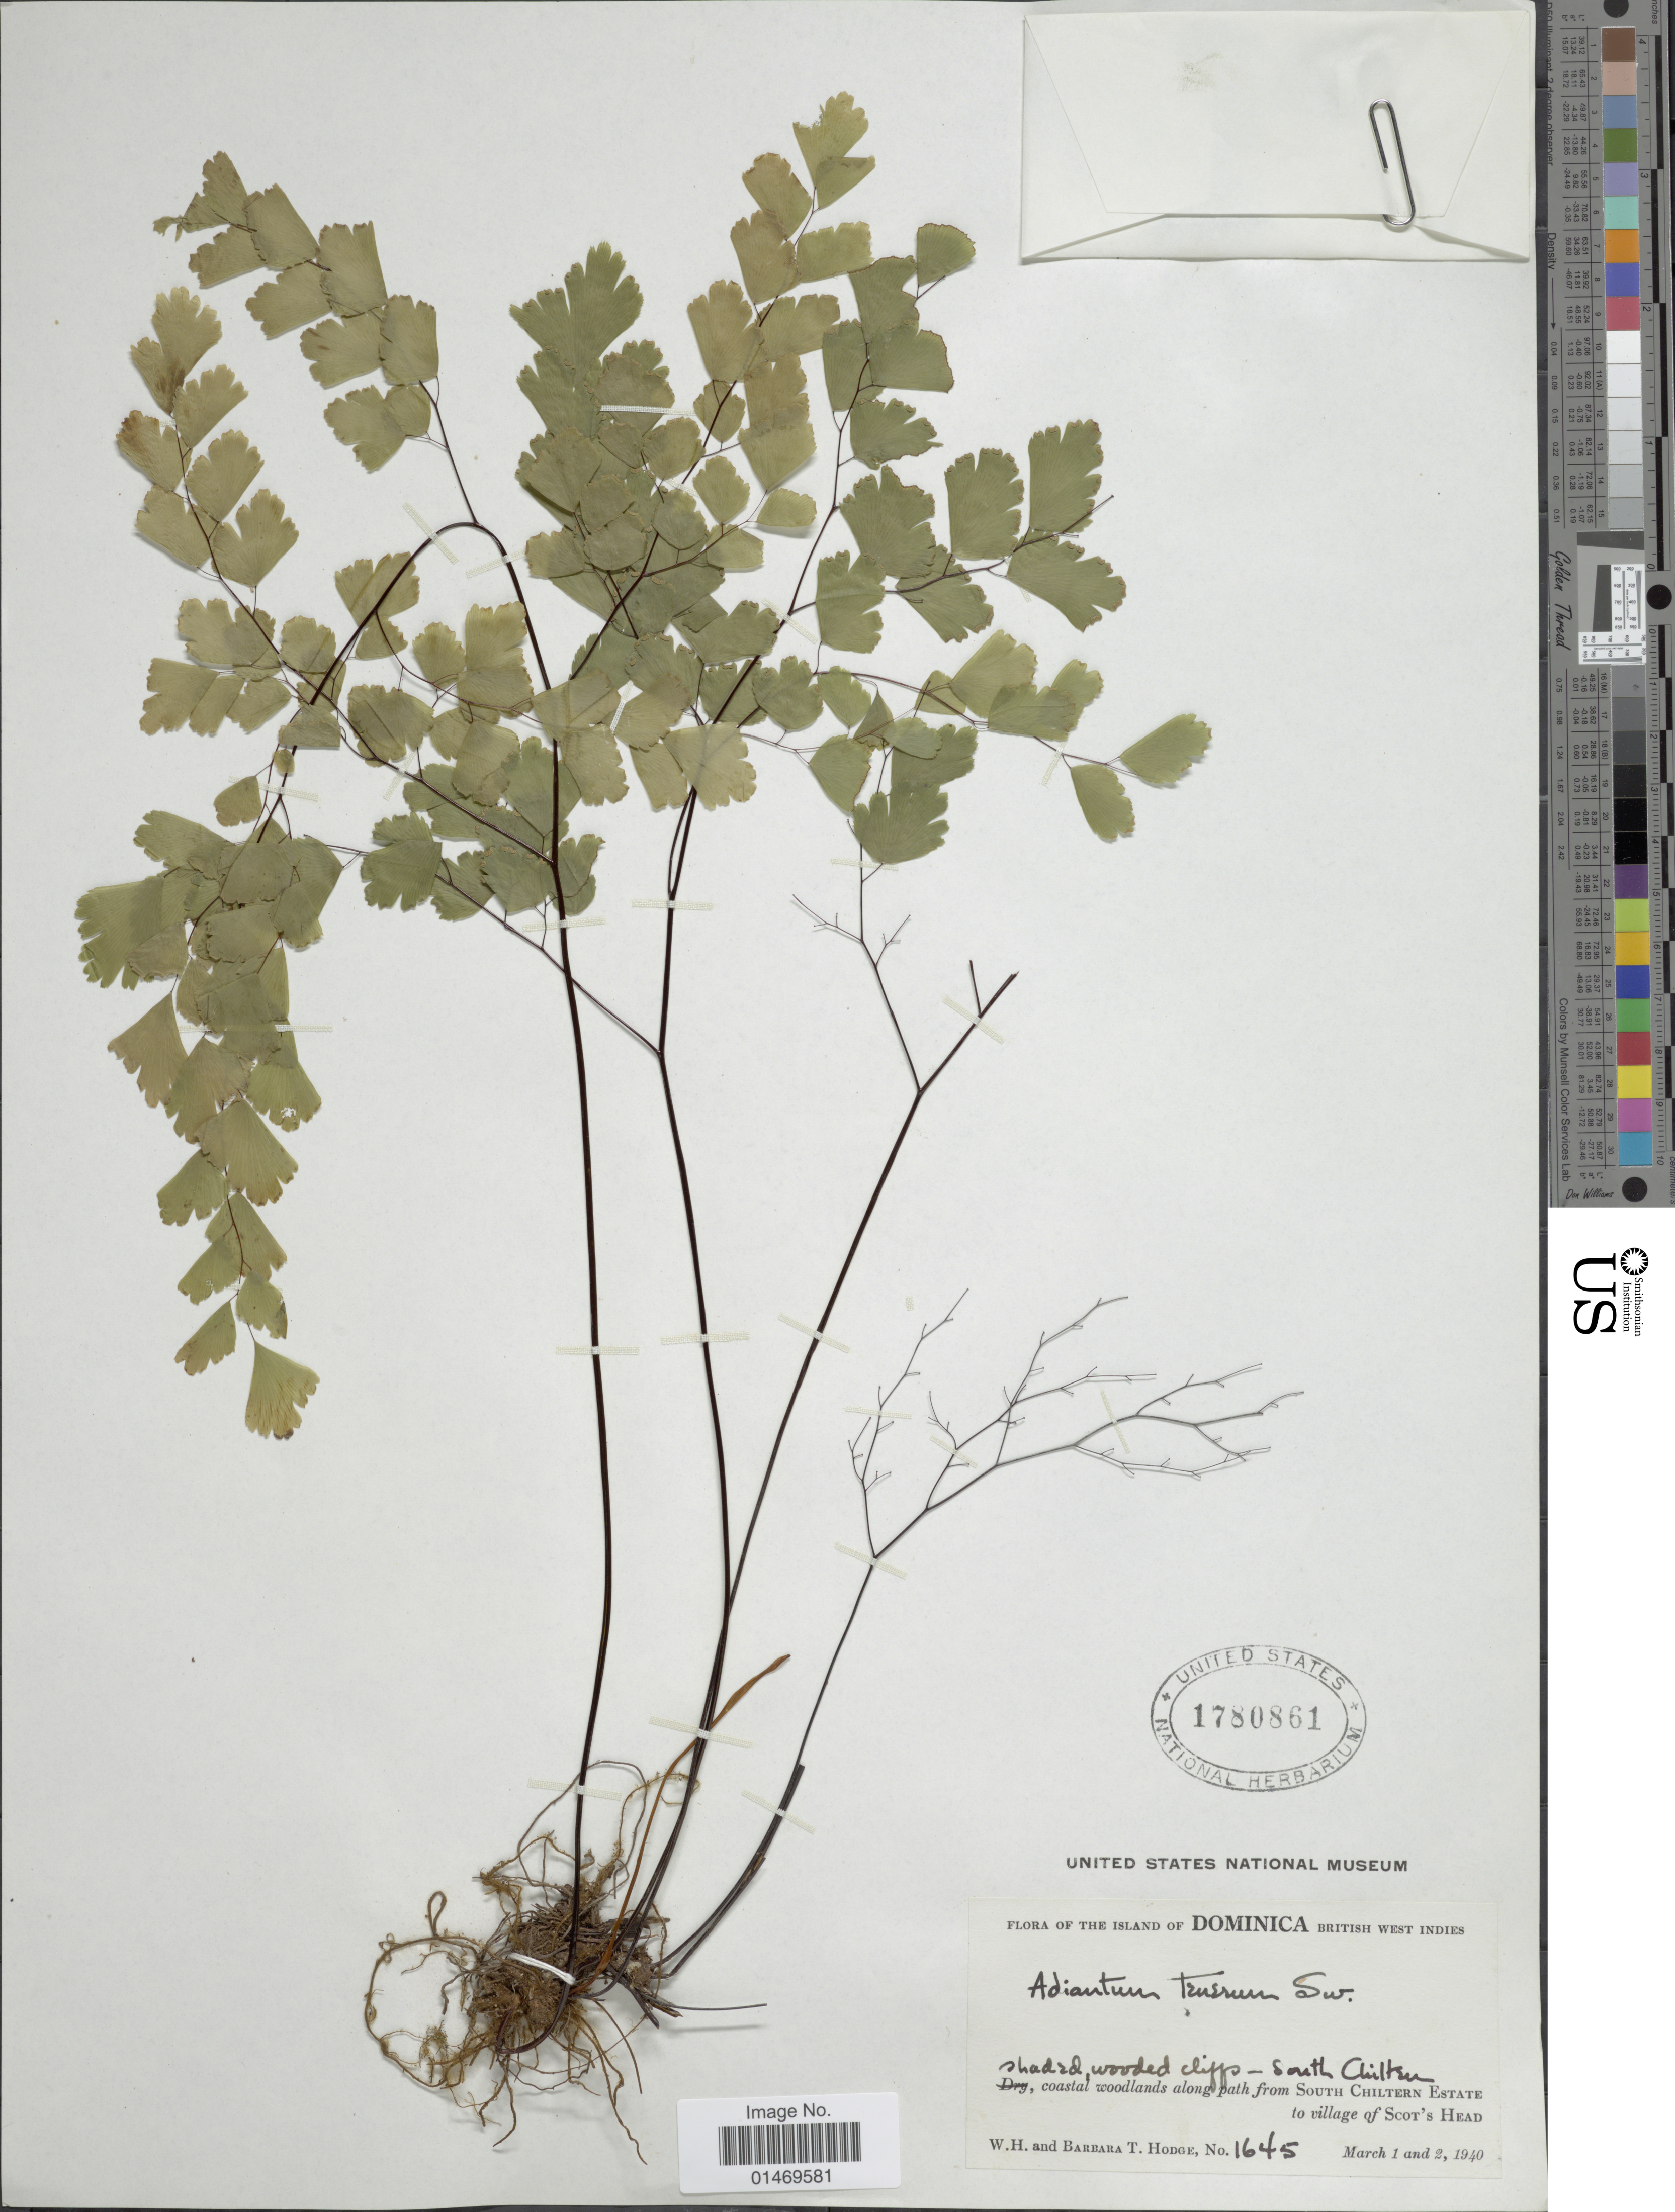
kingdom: Plantae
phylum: Tracheophyta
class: Polypodiopsida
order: Polypodiales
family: Pteridaceae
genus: Adiantum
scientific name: Adiantum tenerum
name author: Sw.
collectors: W. Hodge & B. Hodge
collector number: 1645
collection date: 1940-03-01/1940-03-02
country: Dominica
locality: Shaded wooded cliffs - South Chiltern, coastal woodlands along path from South Chiltern Estate to village of Scot's Head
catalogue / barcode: US 1780861